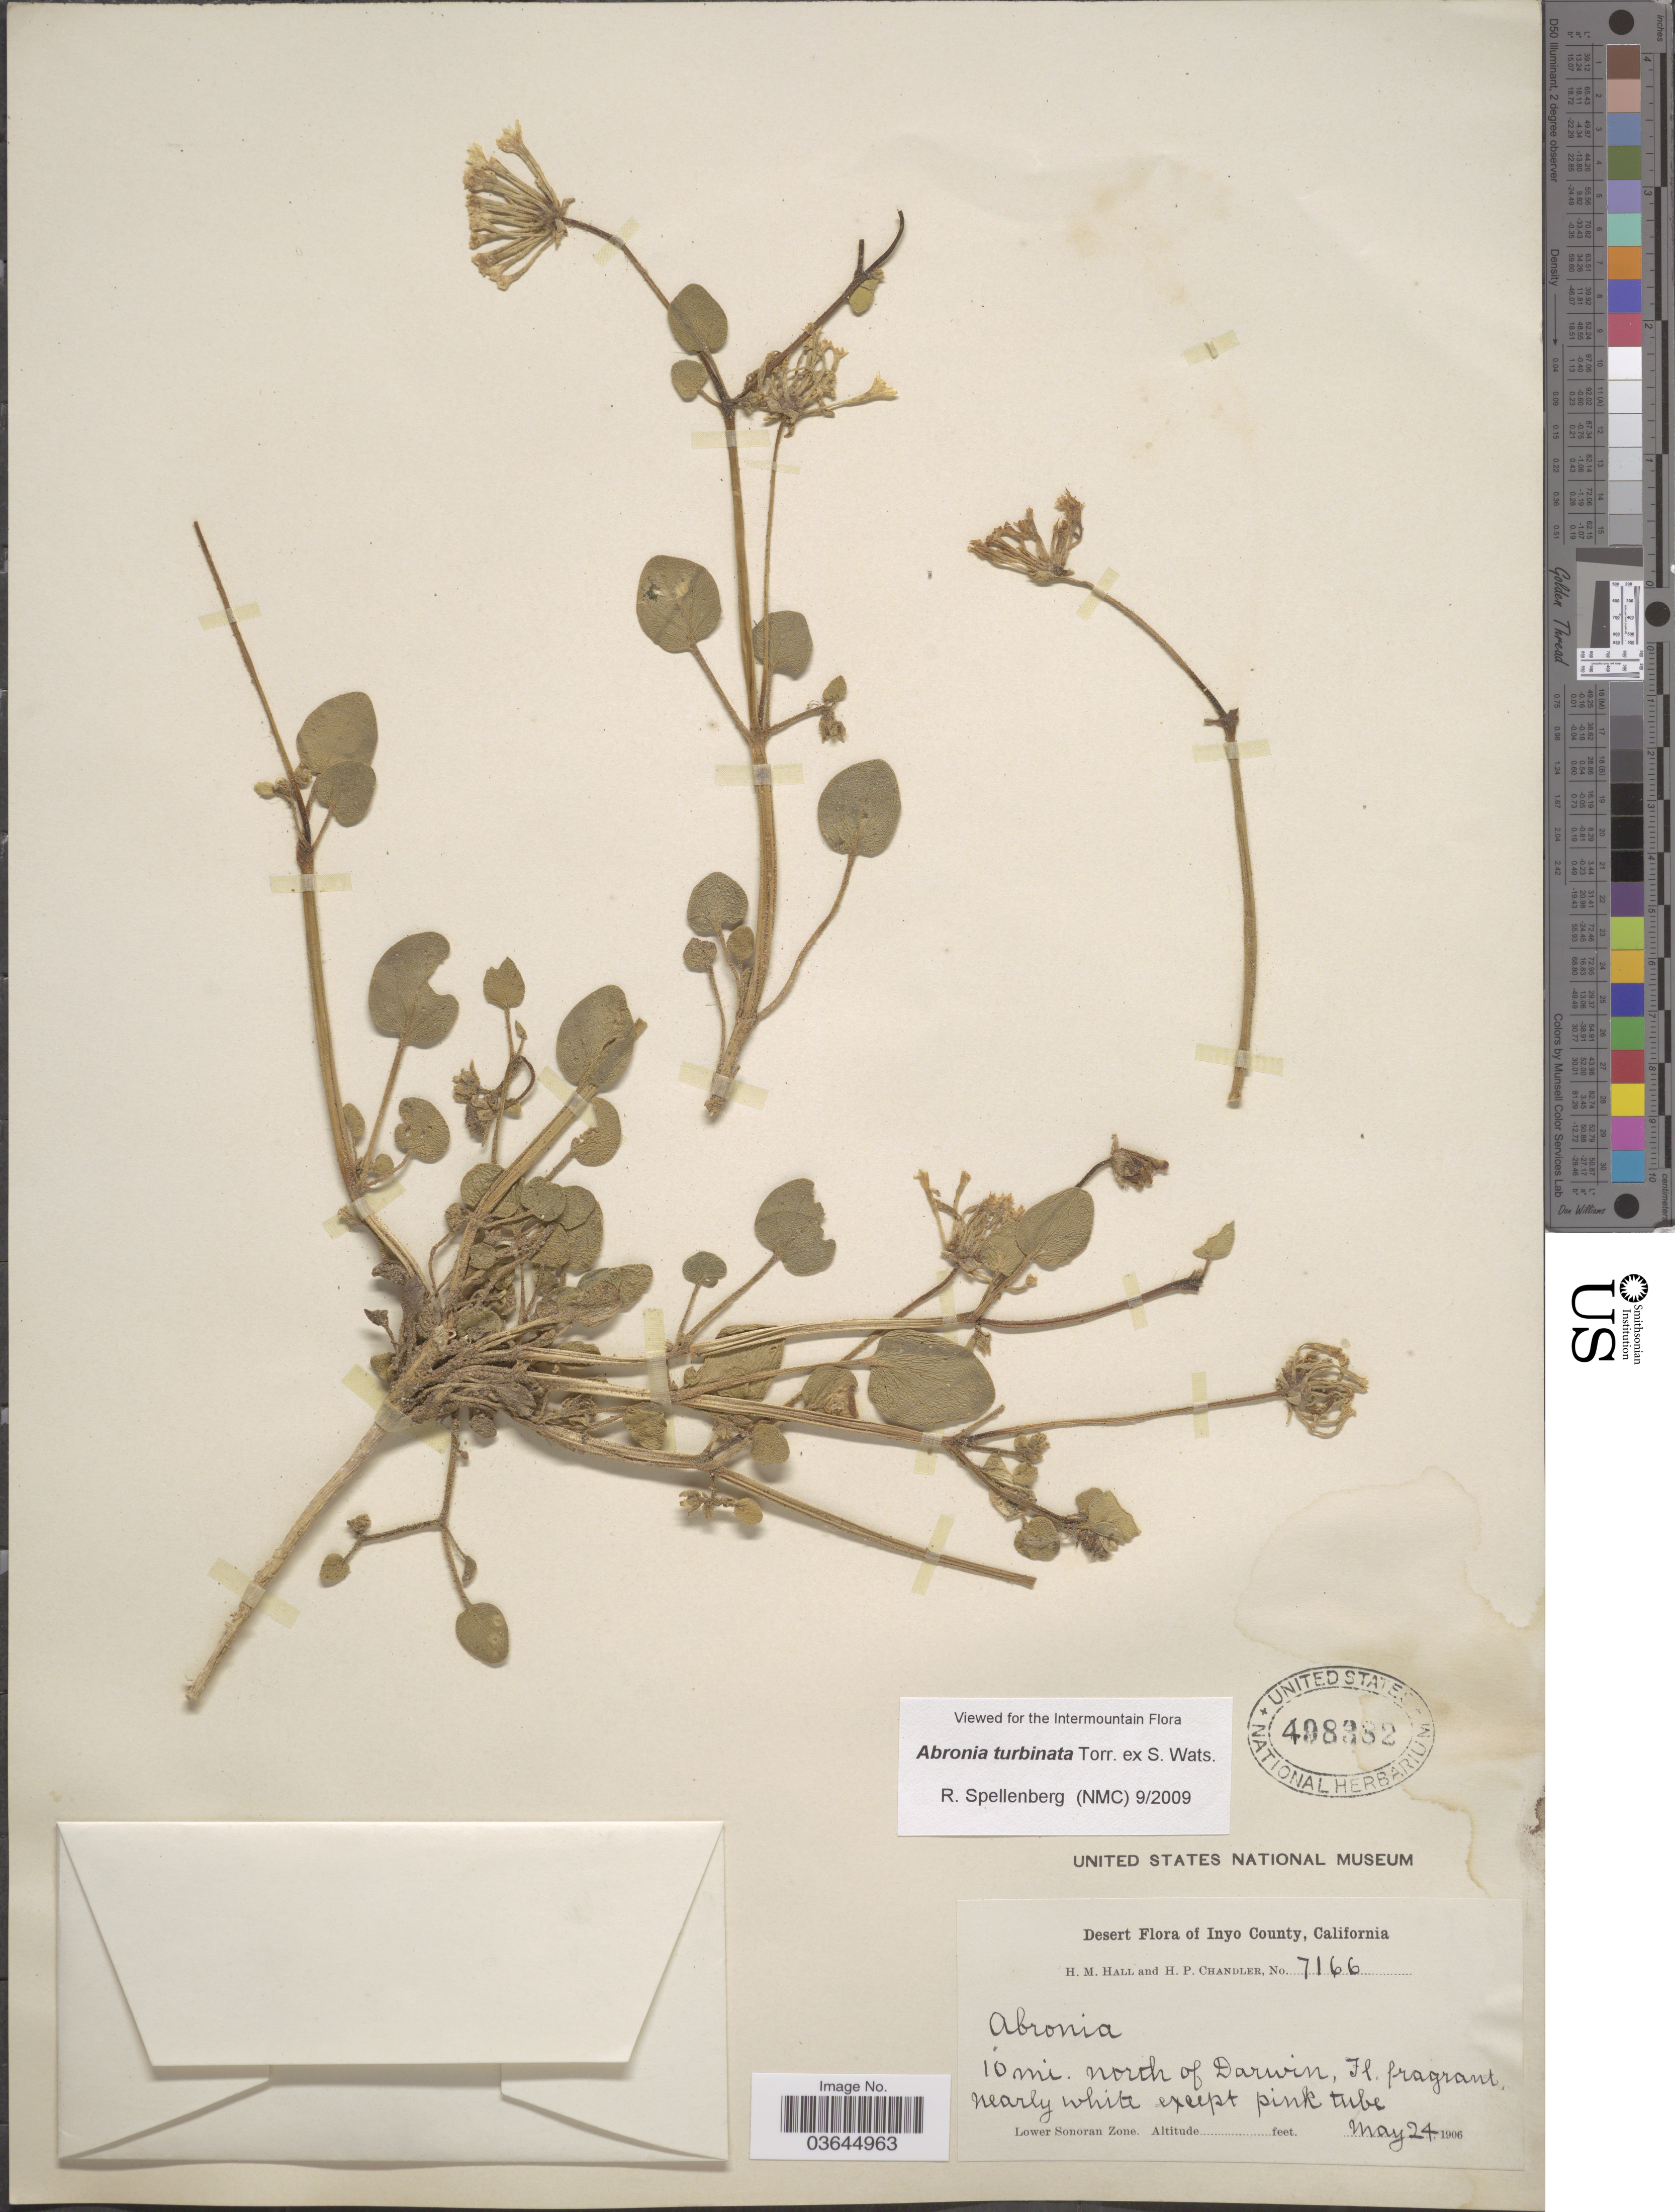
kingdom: Plantae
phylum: Tracheophyta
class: Magnoliopsida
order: Caryophyllales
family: Nyctaginaceae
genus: Abronia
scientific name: Abronia turbinata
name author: Torr. ex S. Watson in C. King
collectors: H. M. Hall & H. Chandler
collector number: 7166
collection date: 1906-05-24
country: United States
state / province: California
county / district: Inyo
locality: Desert. Inyo County. 10 mi. north of Darwin. Lower Sonoran Zone.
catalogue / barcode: US 498382